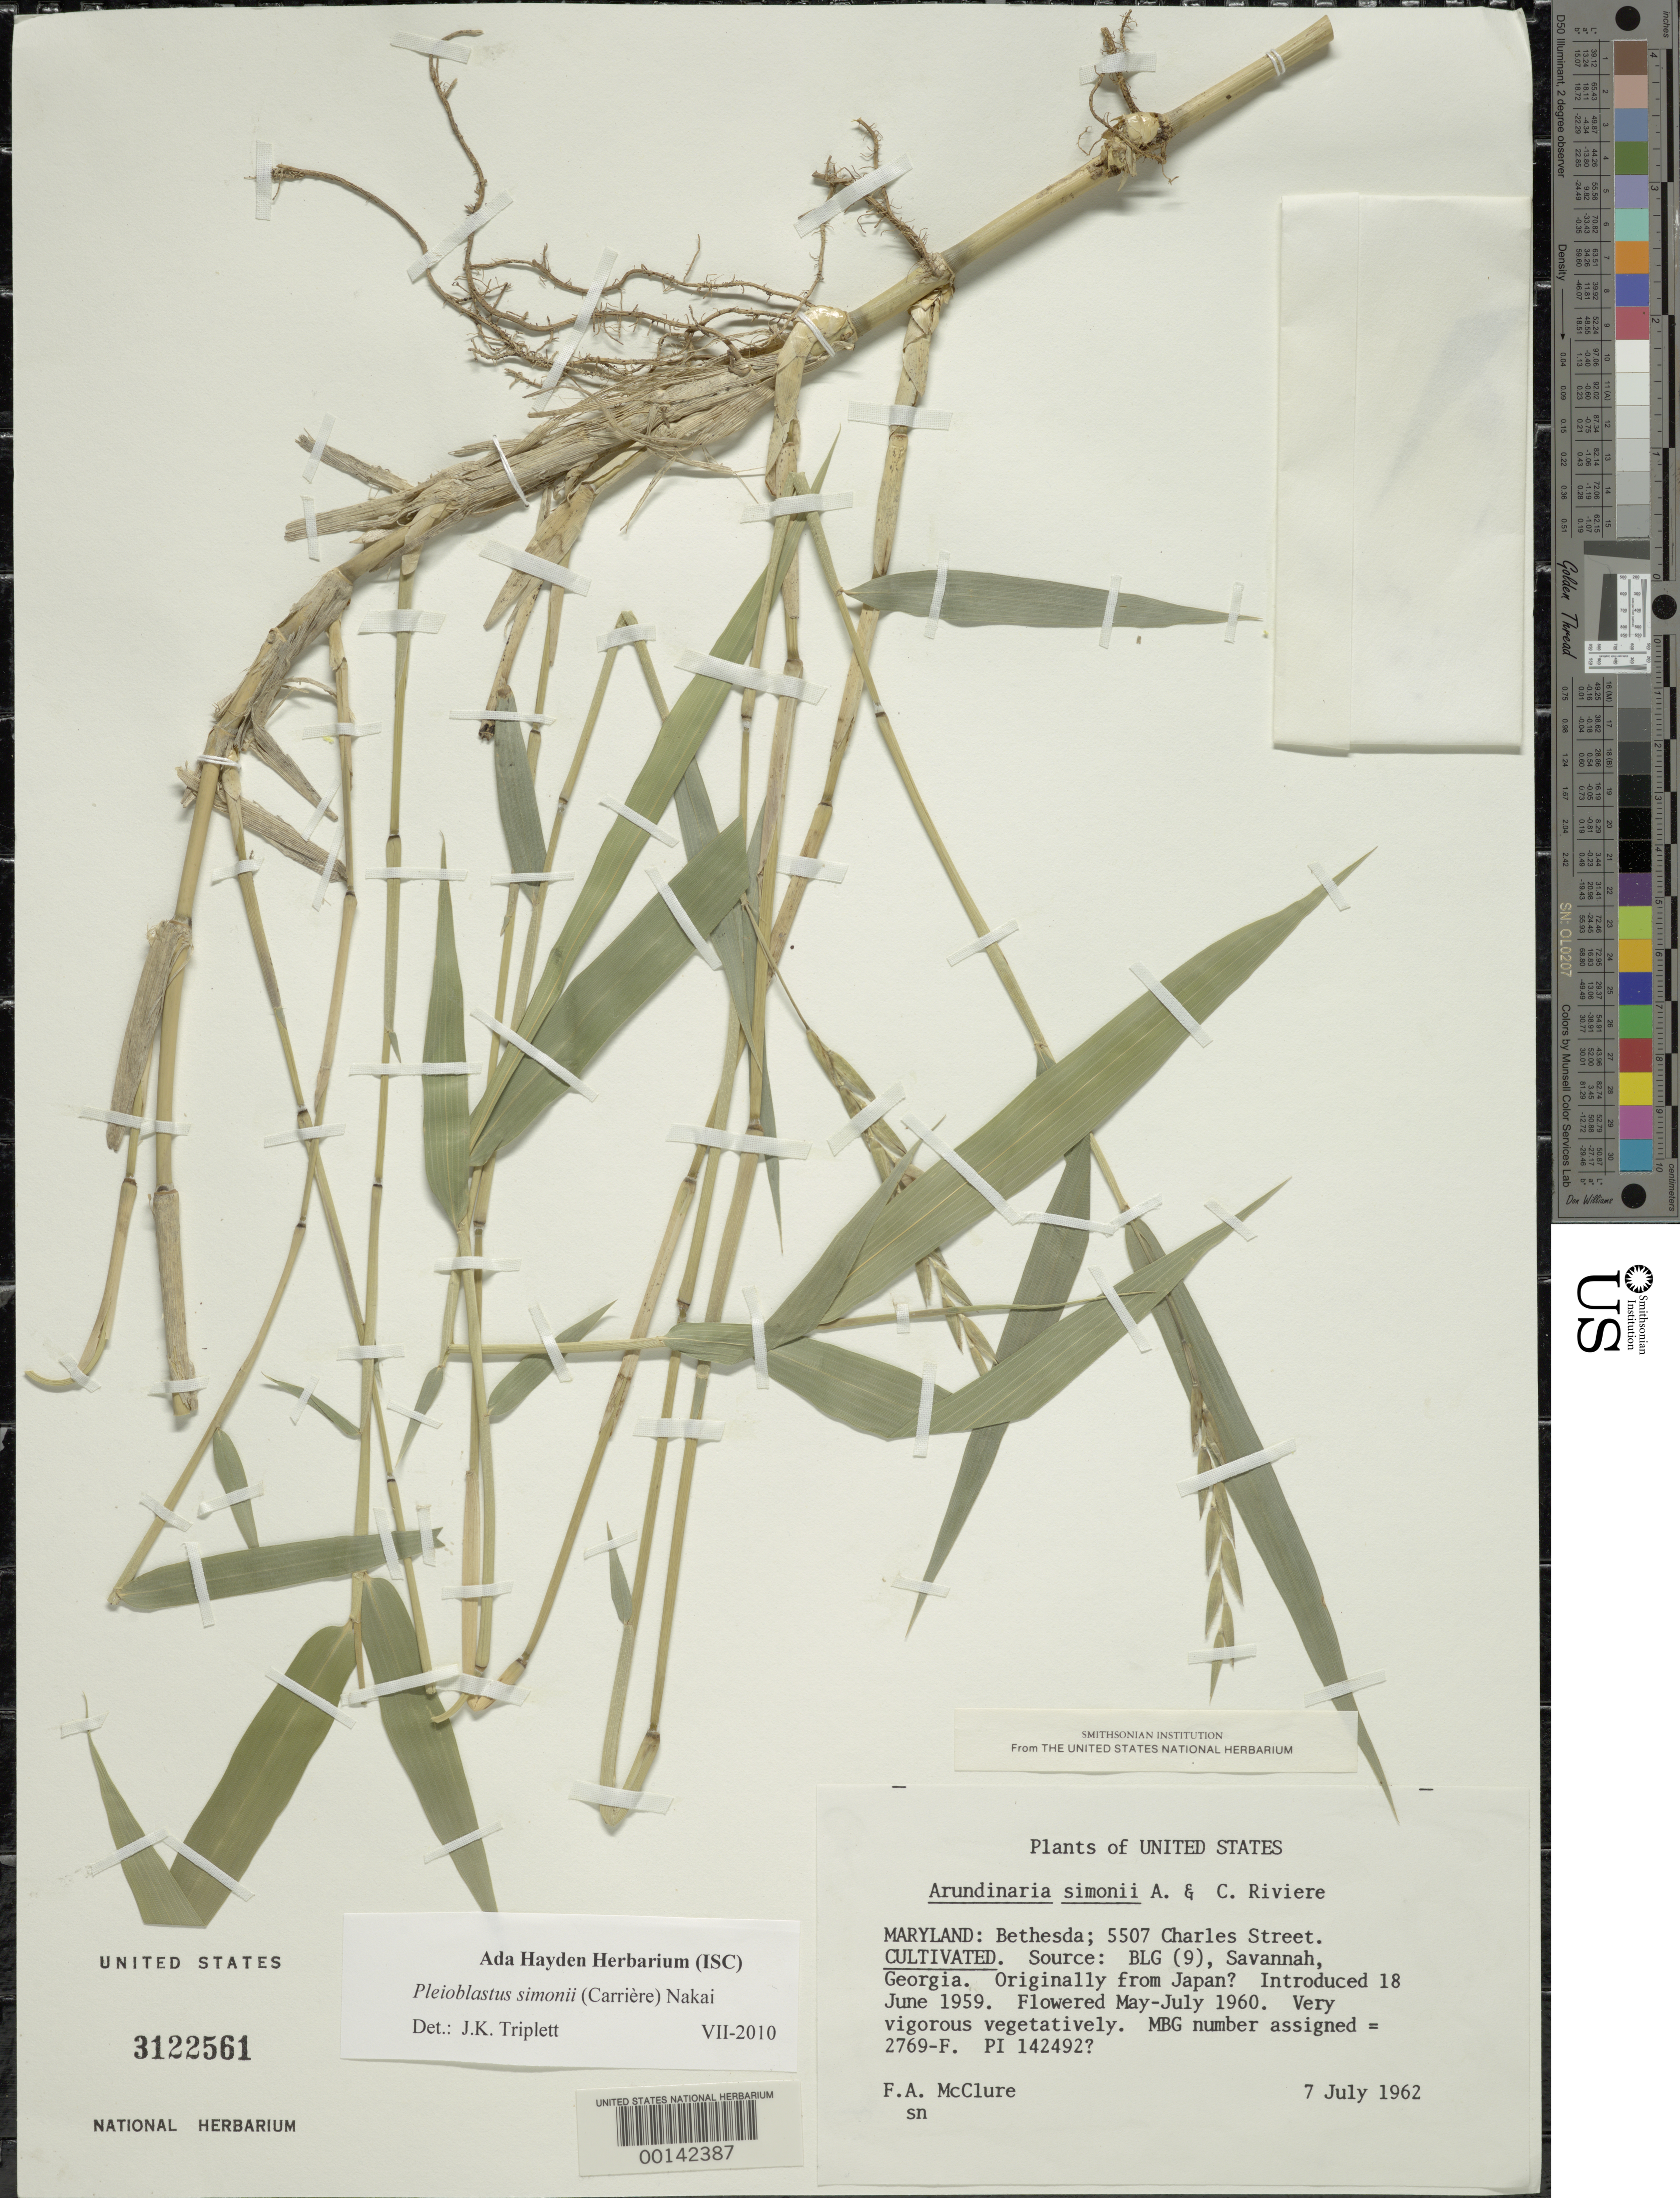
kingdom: Plantae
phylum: Tracheophyta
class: Liliopsida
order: Poales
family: Poaceae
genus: Pleioblastus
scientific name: Pleioblastus simonii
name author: (Carrière) Nakai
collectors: F. A. McClure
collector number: BBG 2769-F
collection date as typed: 07 Jul 1962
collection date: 1962-07-07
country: United States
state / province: Maryland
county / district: Montgomery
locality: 5507 Charles Street, Bethesda (McClure's garden)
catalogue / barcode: US 3122561